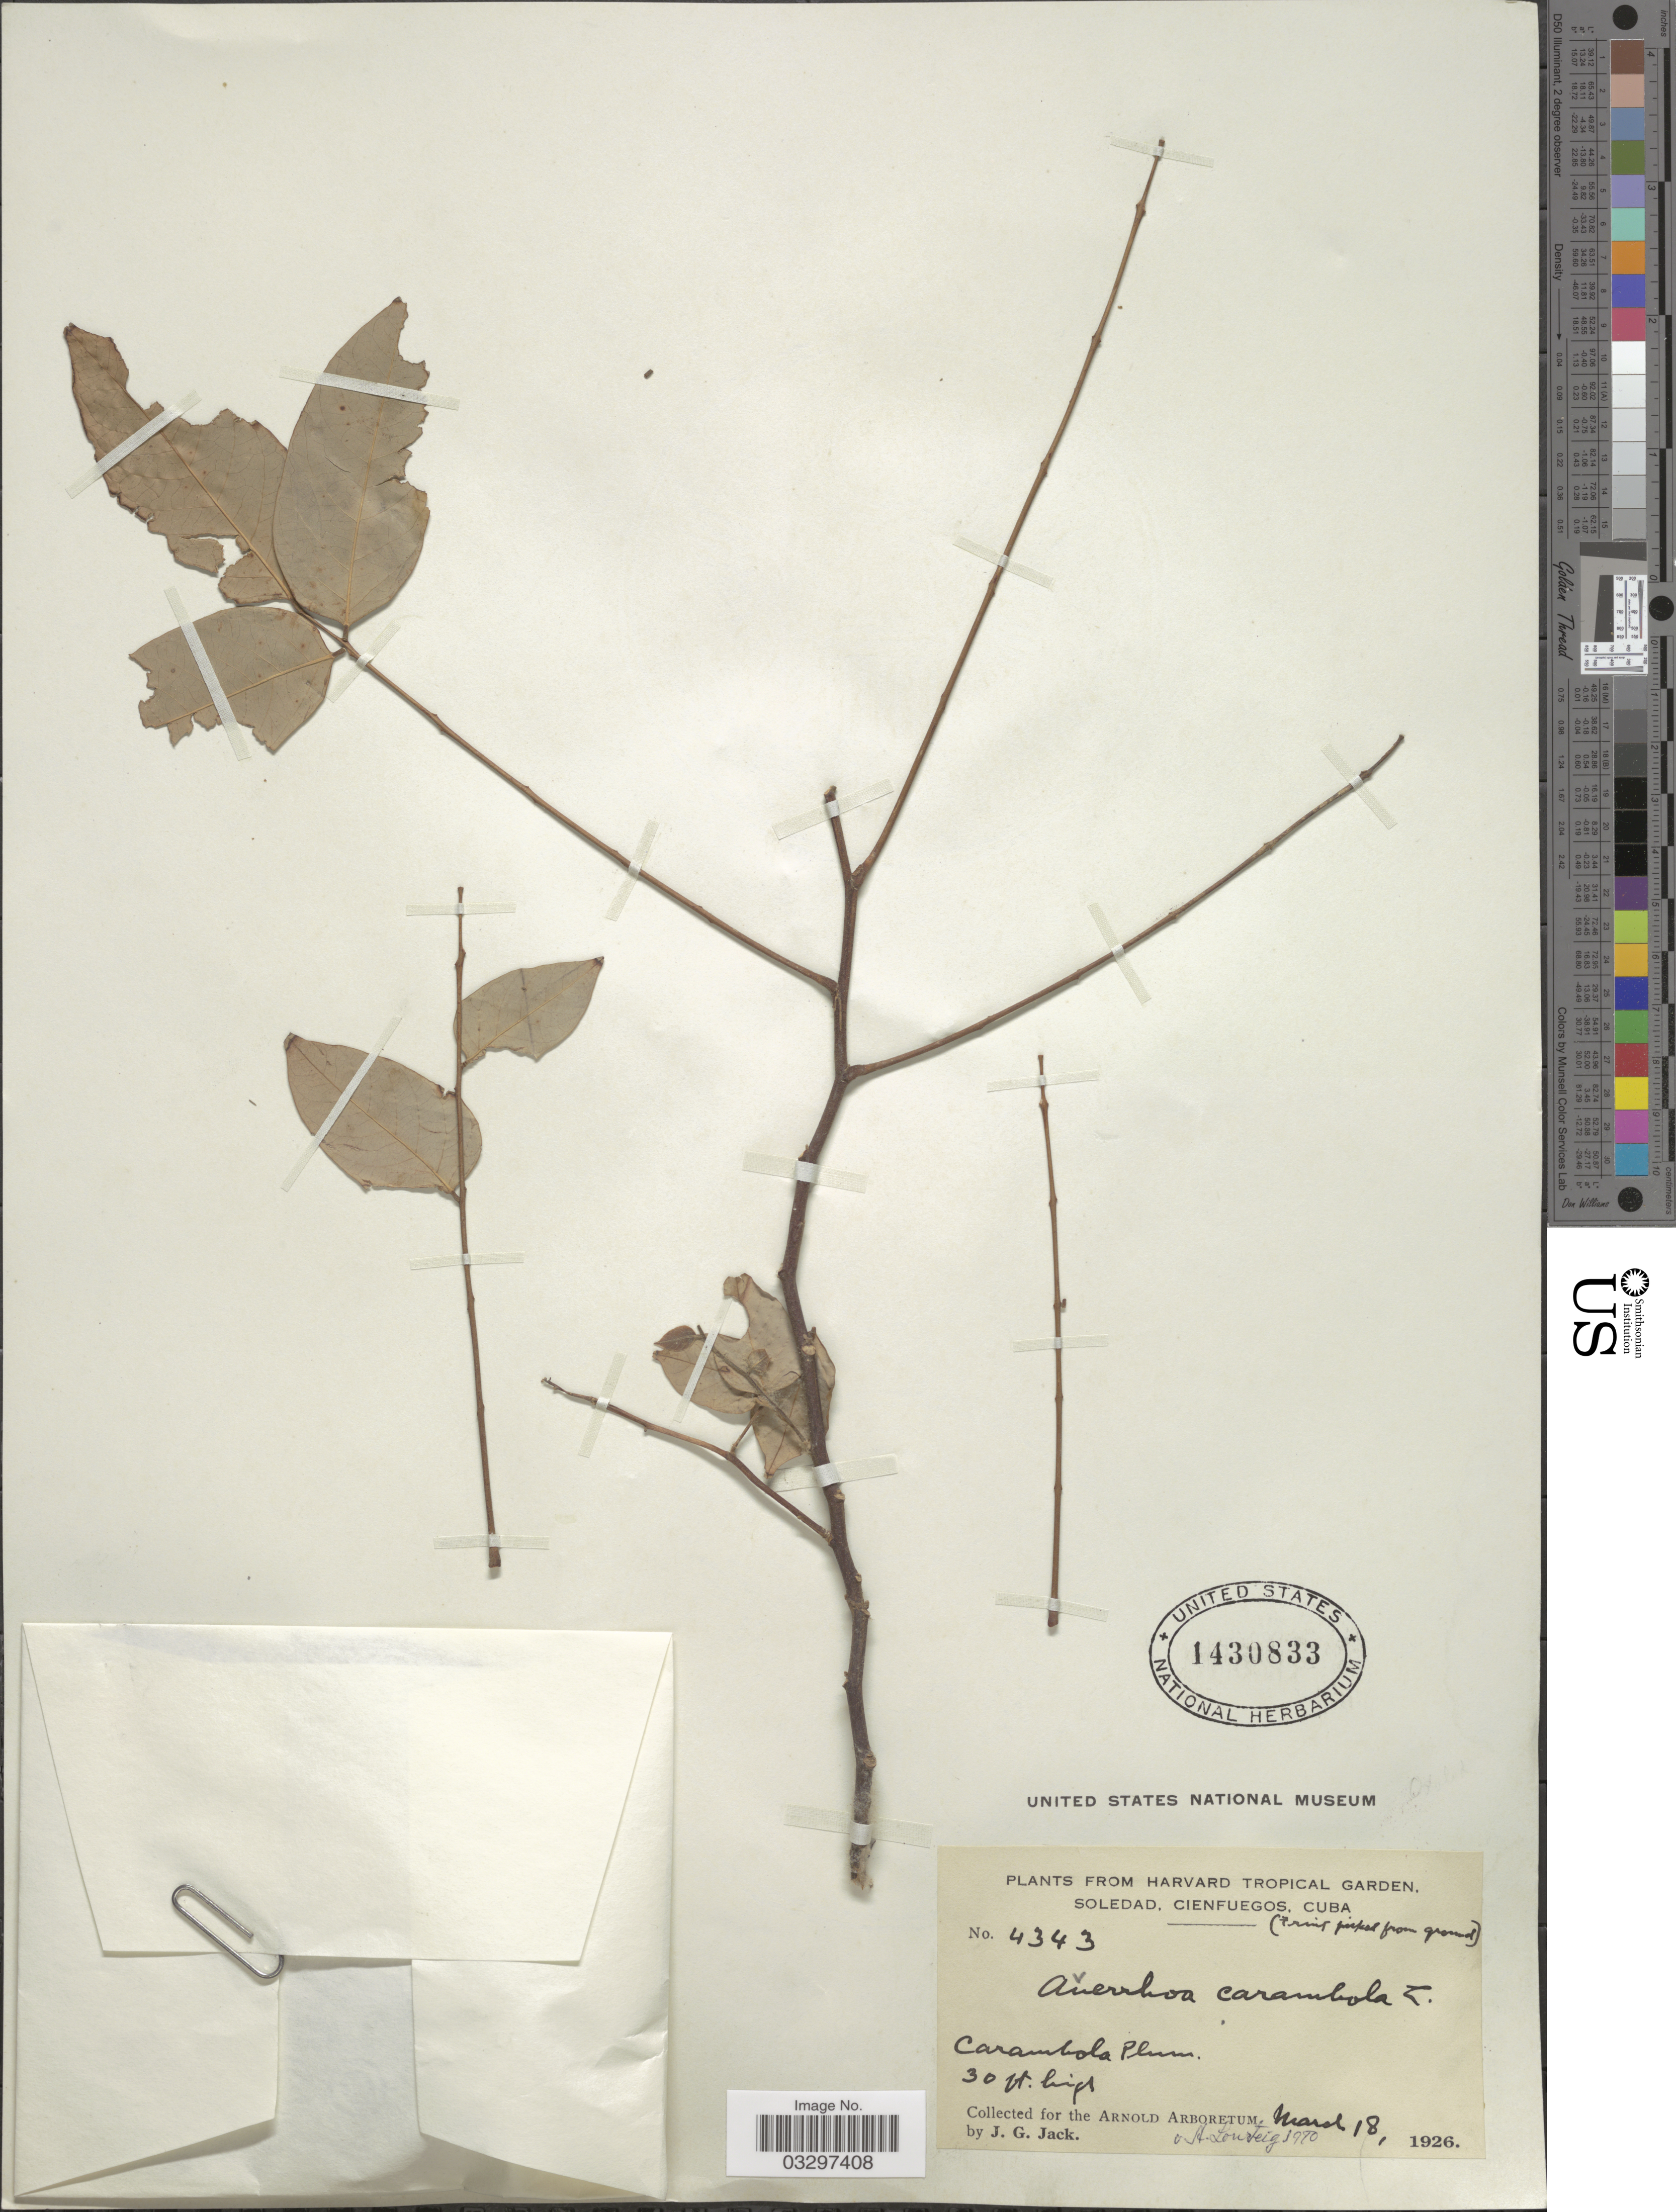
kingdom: Plantae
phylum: Tracheophyta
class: Magnoliopsida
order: Oxalidales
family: Oxalidaceae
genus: Averrhoa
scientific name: Averrhoa carambola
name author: L.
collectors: J. G. Jack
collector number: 4343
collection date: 1926-03-18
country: Cuba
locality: Harvard Tropical Garden. Soledad, Cienfuegos.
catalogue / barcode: US 1430833